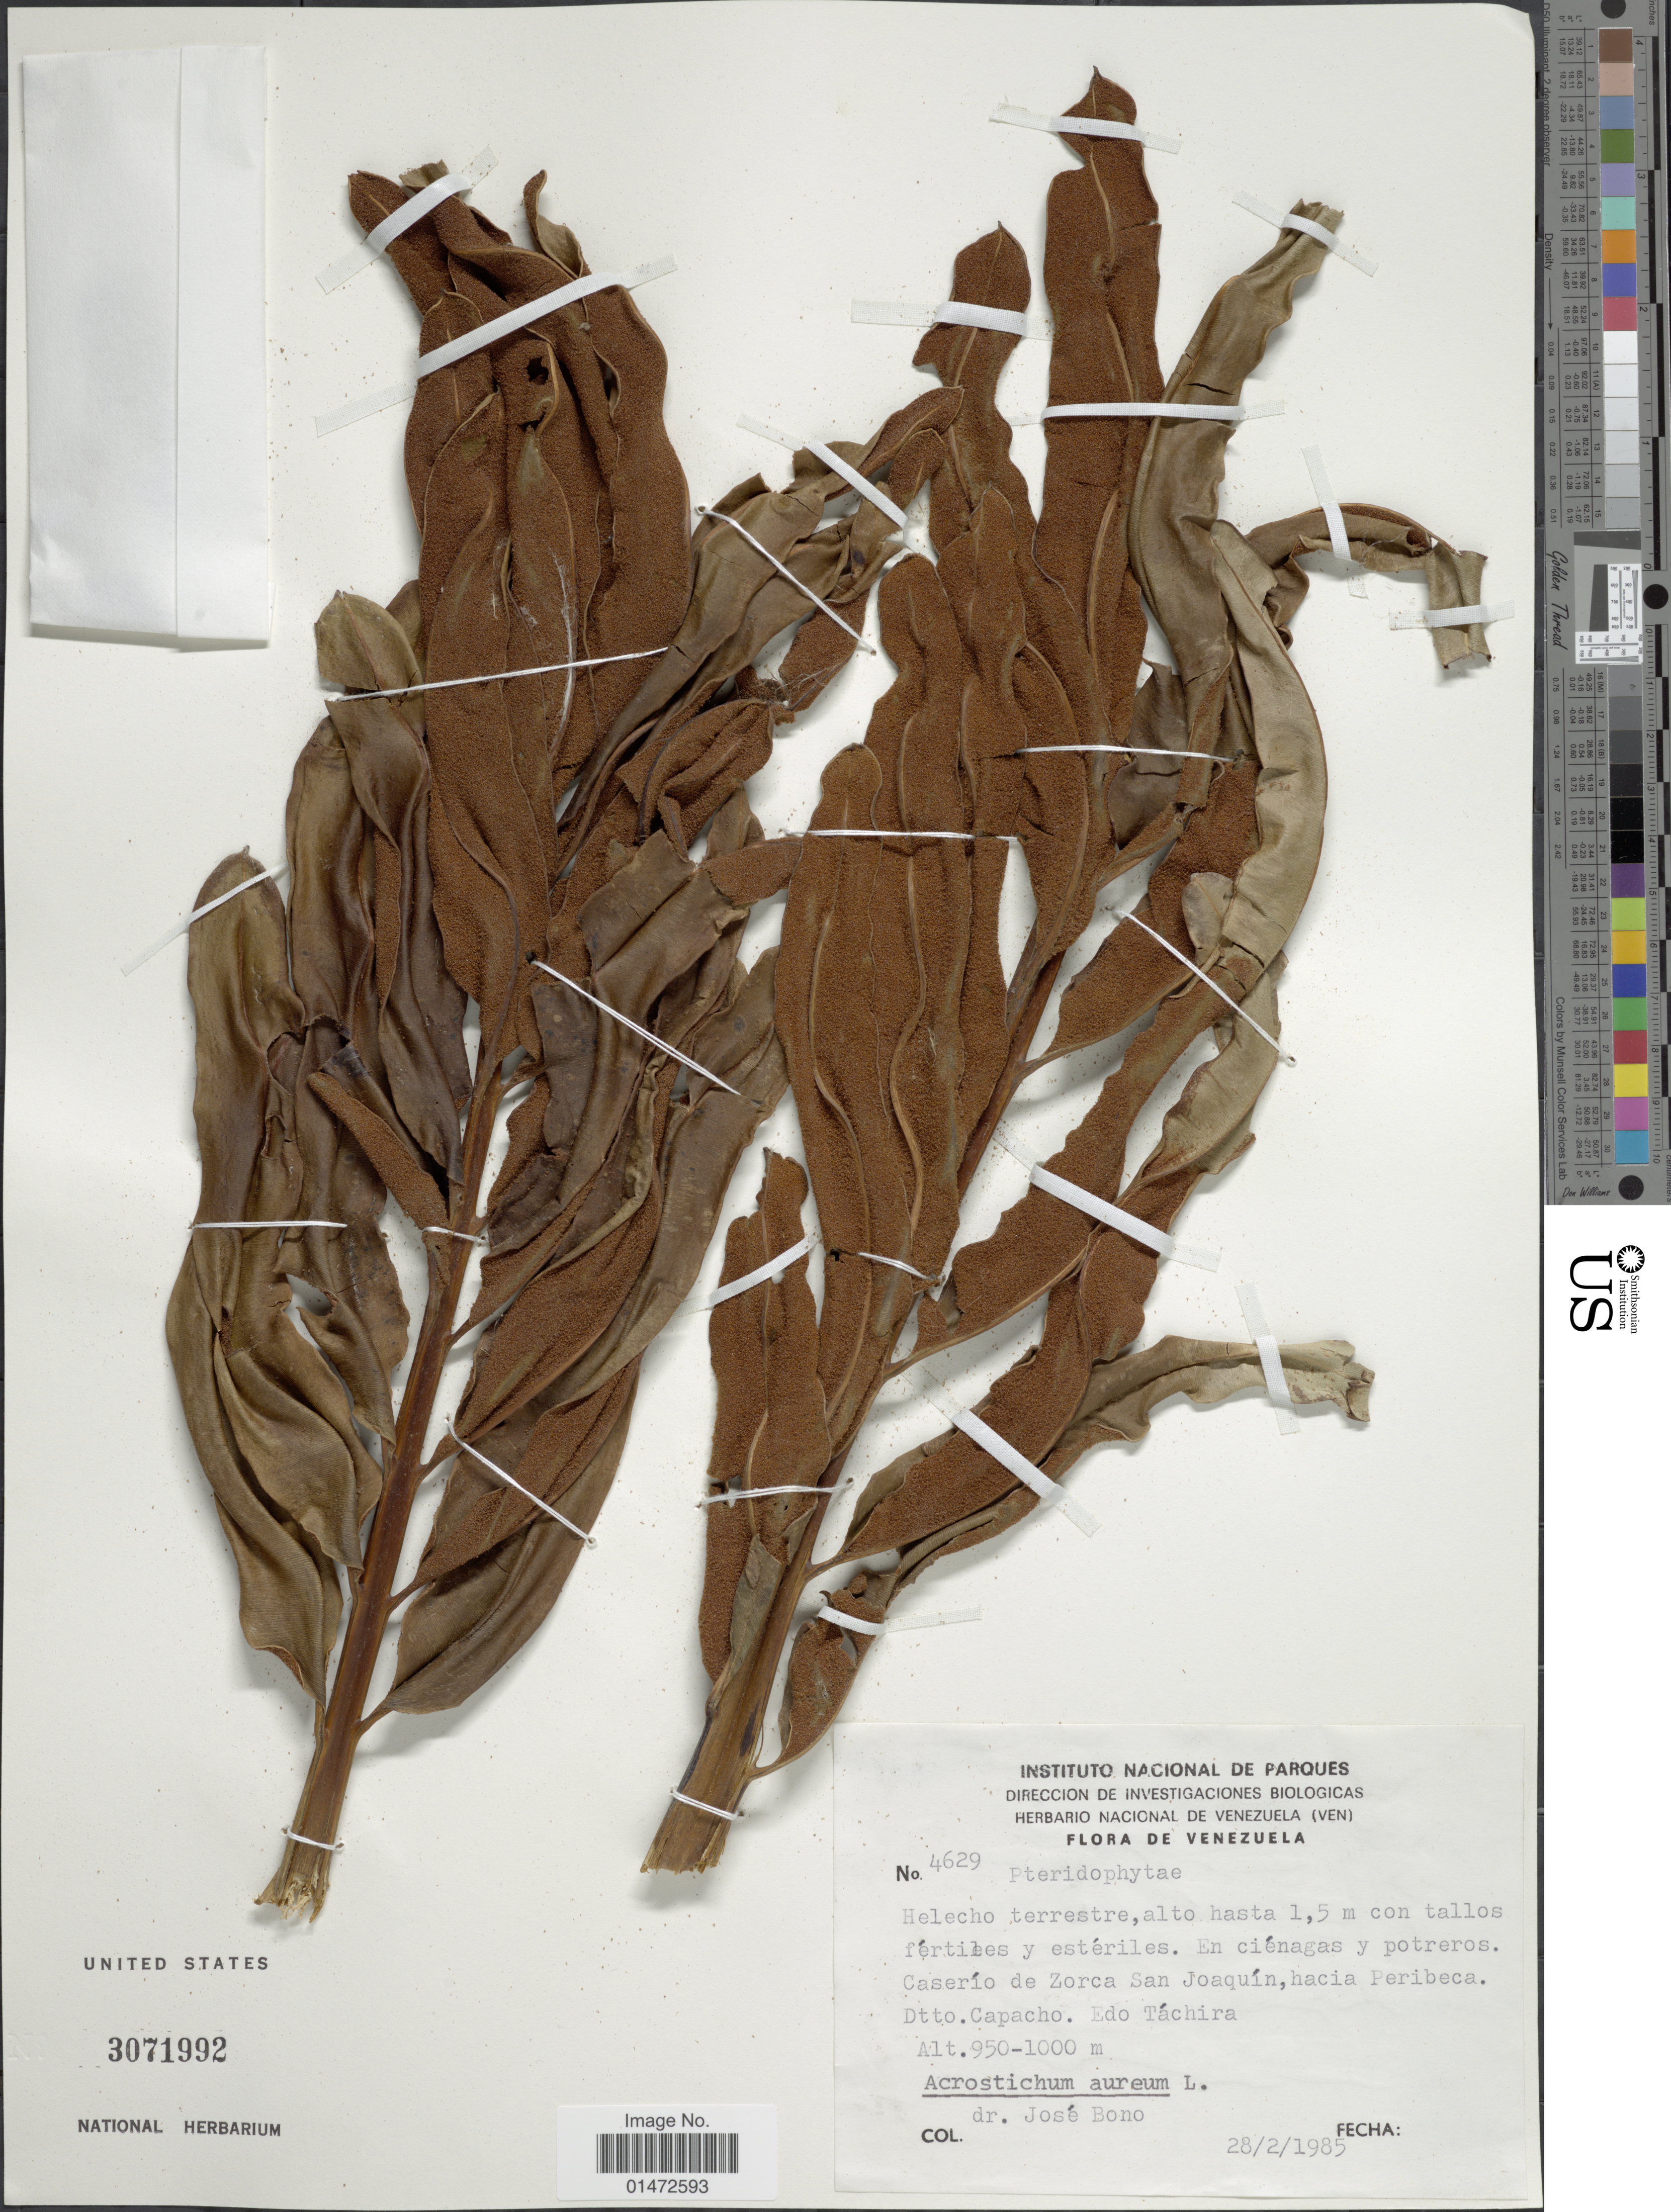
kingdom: Plantae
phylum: Tracheophyta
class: Polypodiopsida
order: Polypodiales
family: Pteridaceae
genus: Acrostichum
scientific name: Acrostichum aureum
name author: L.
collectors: J. Bono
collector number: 4629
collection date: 1985-02-28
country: Venezuela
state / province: Tachira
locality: Dtto. Capacho.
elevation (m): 950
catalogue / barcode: US 3071992